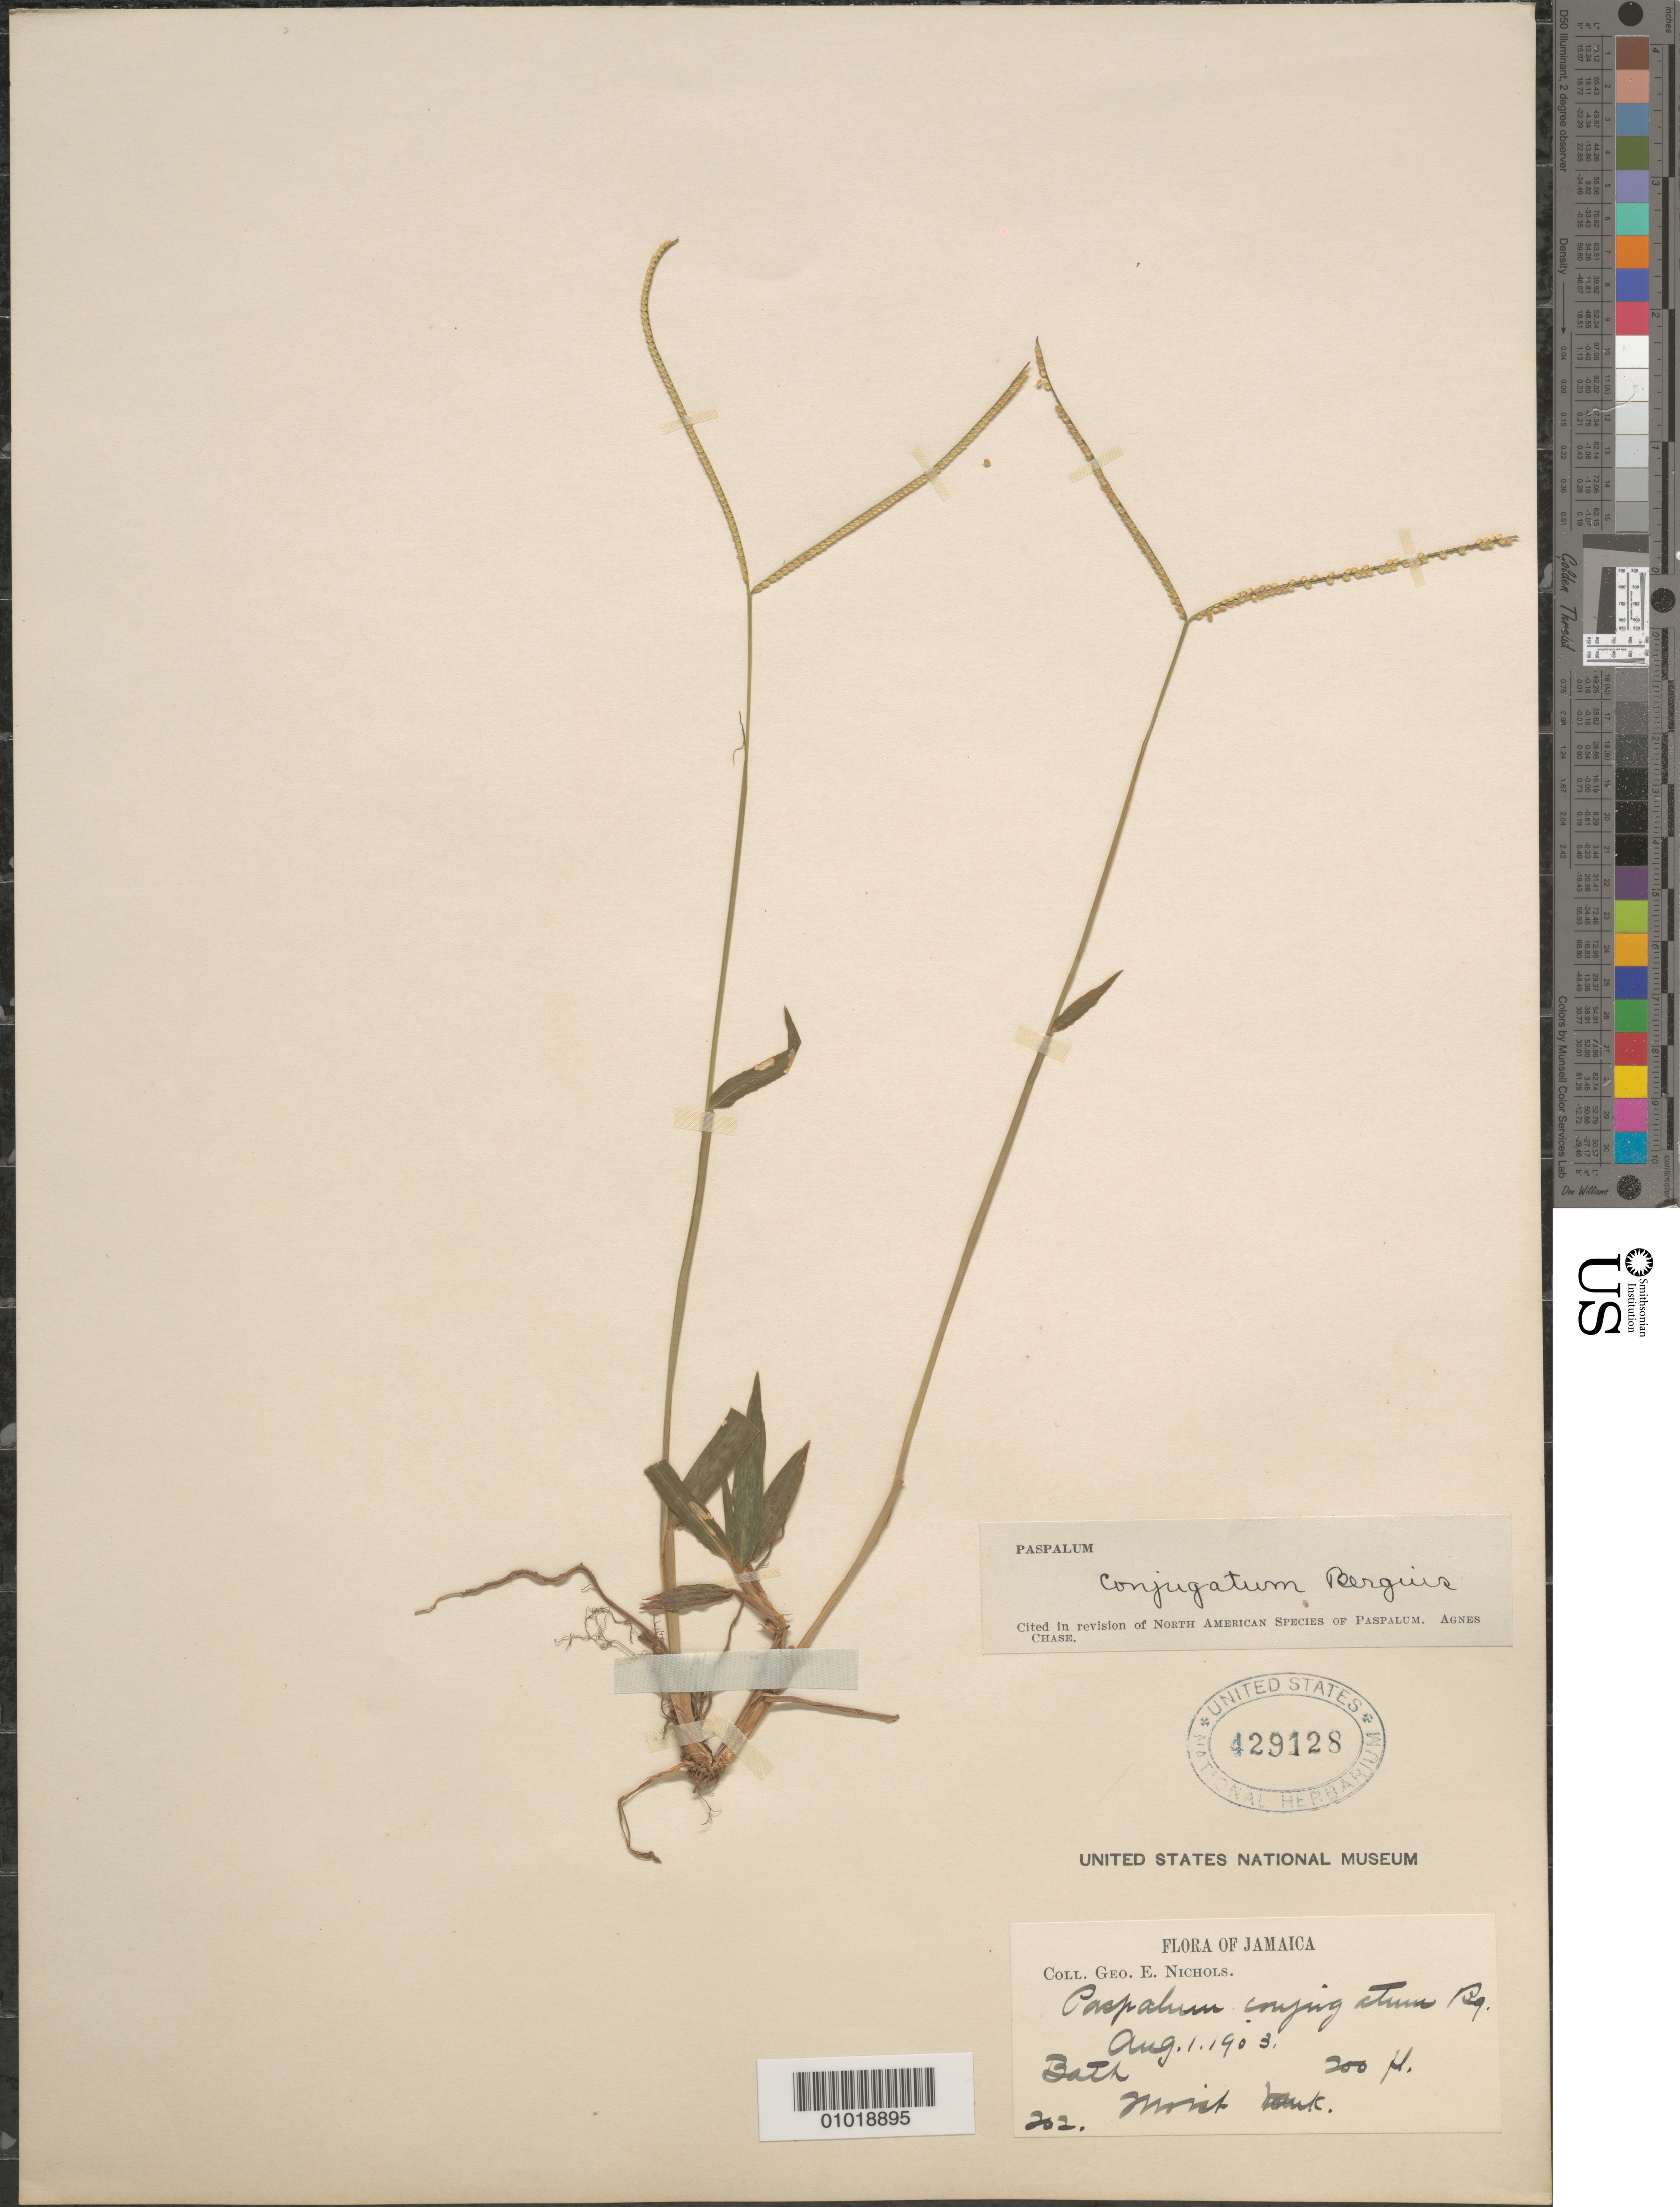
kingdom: Plantae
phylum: Tracheophyta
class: Liliopsida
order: Poales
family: Poaceae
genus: Paspalum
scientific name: Paspalum conjugatum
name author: P.J. Bergius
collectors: G. E. Nichols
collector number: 202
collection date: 1903-08-01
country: Jamaica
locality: Bath. Moist bank.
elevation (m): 61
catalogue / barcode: US 429128